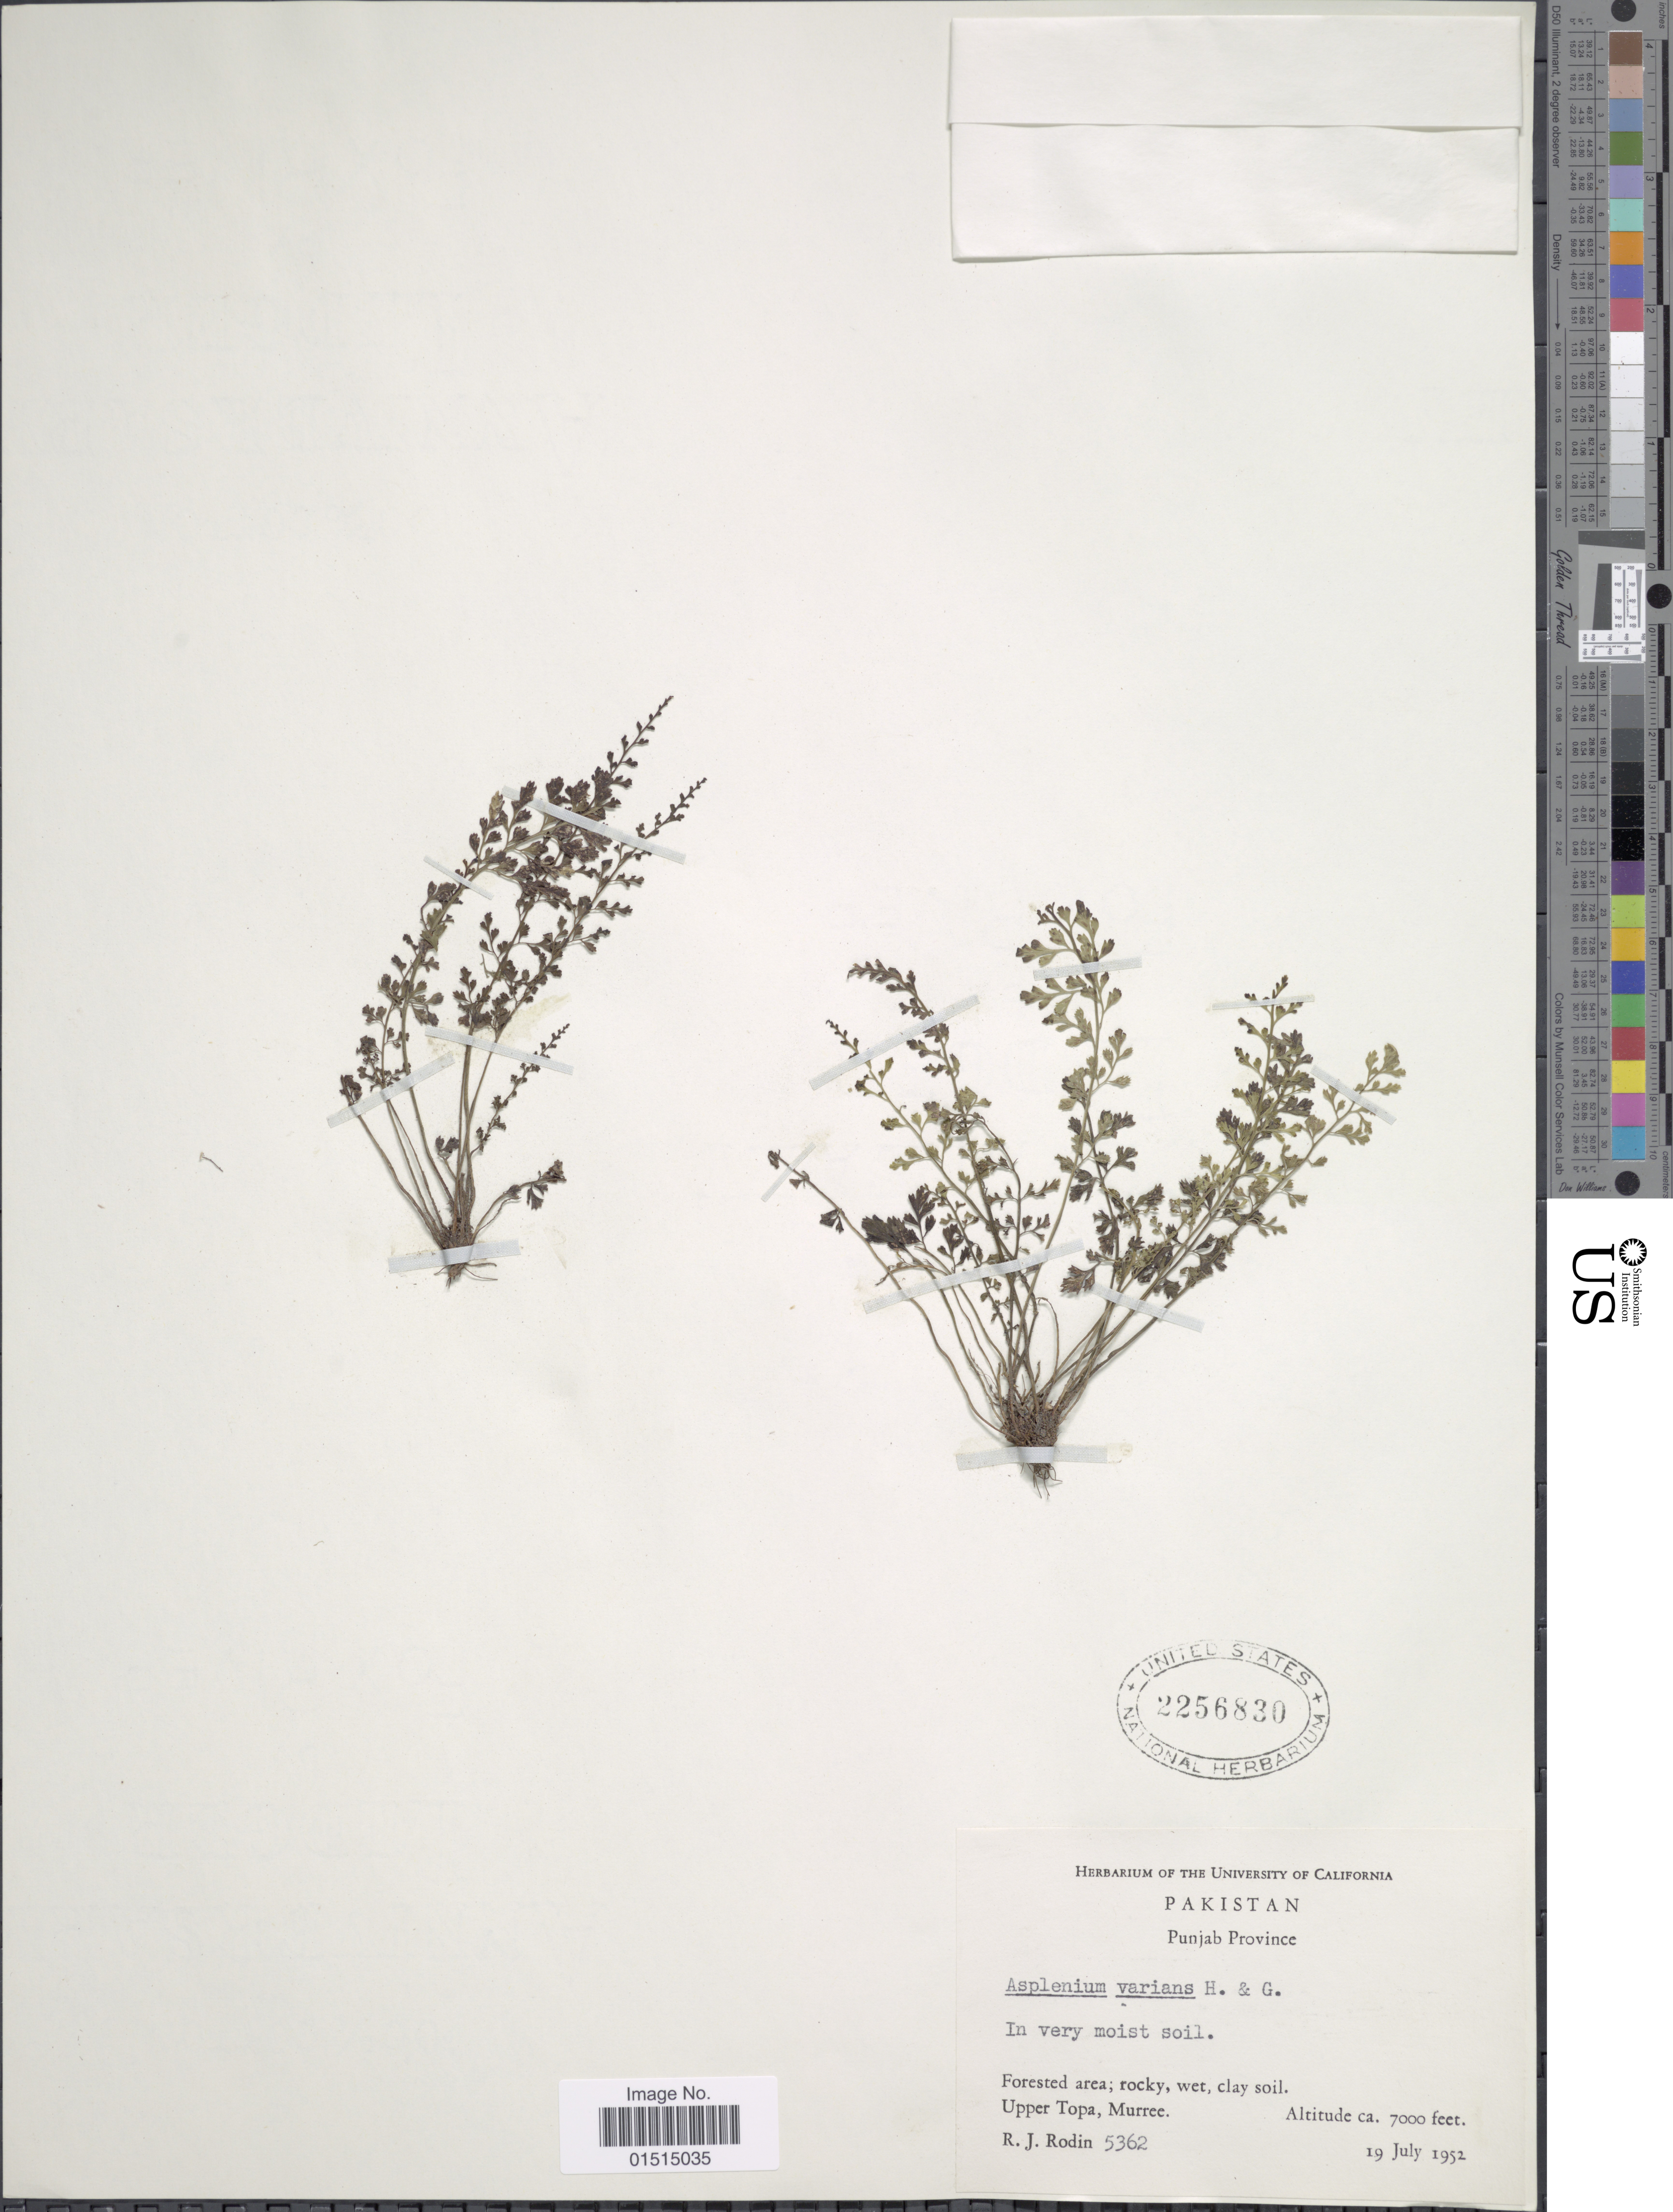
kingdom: Plantae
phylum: Tracheophyta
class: Polypodiopsida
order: Polypodiales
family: Aspleniaceae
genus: Asplenium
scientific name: Asplenium laciniatum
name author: D. Don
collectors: R. J. Rodin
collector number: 5362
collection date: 1952-07-19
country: Pakistan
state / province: Punjab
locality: Forested area; rocky, wet, caly soil. Upper Topa, Murree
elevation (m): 2134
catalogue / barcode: US 2256830